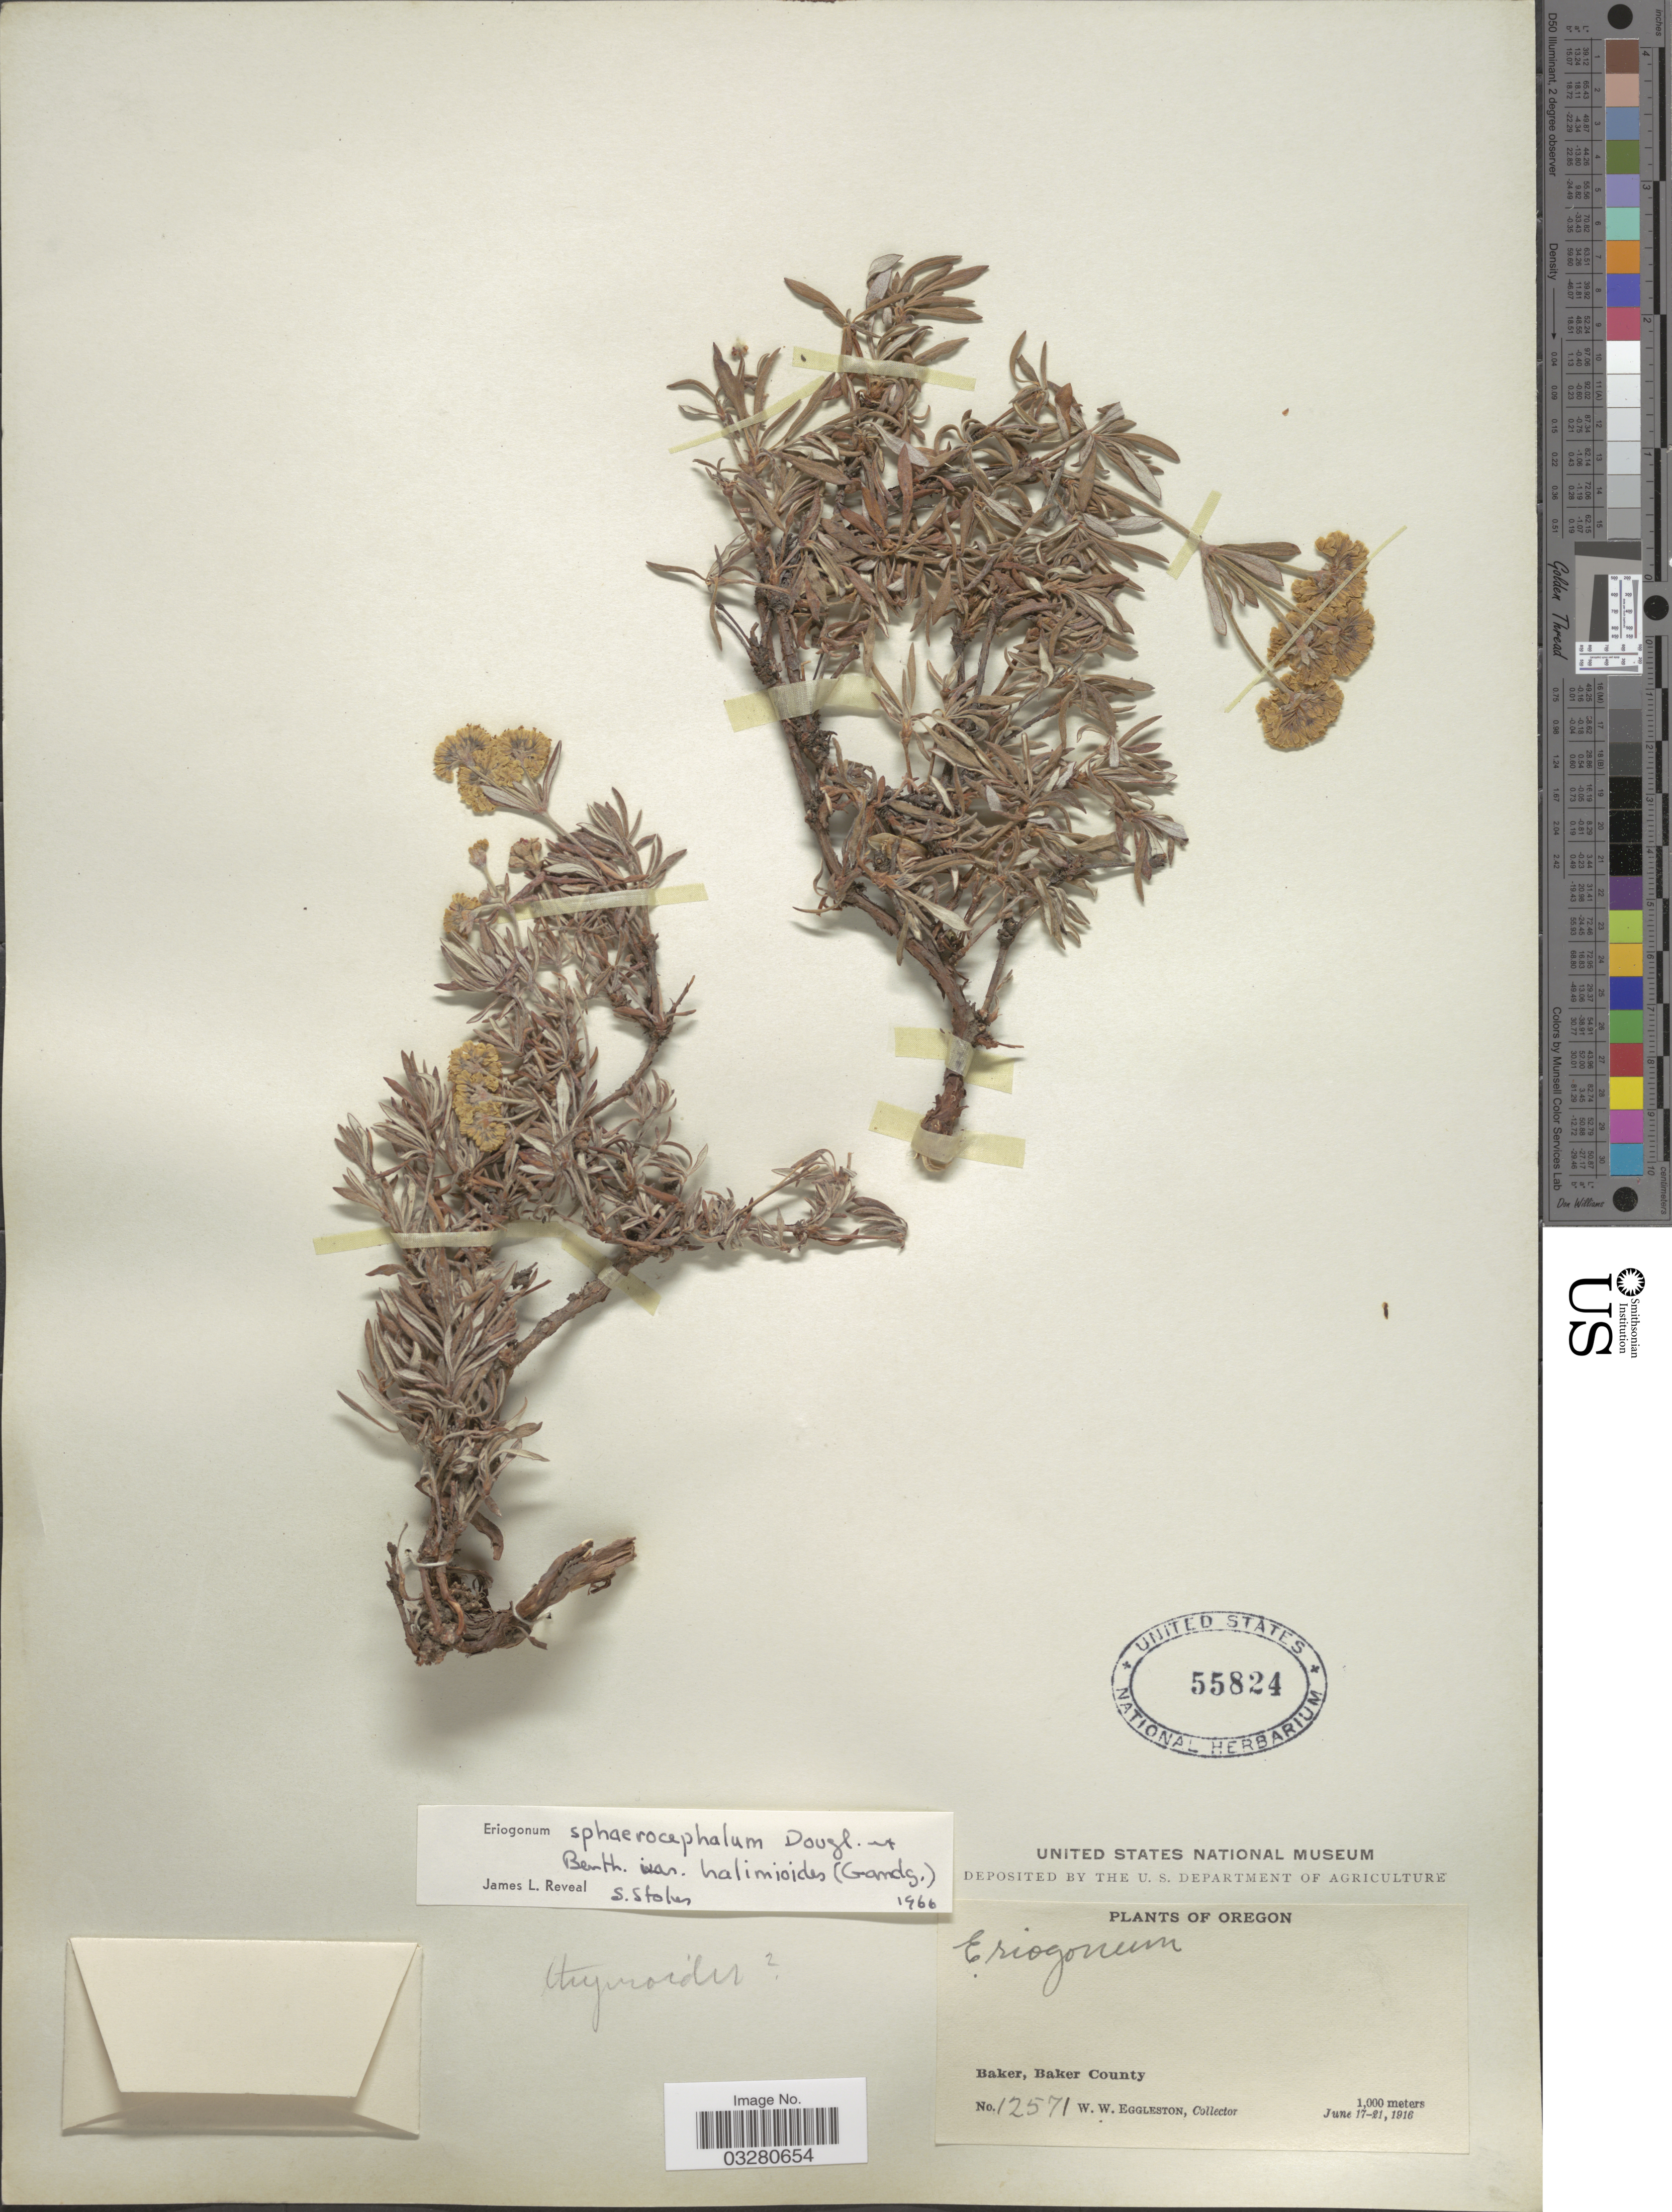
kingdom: Plantae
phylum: Tracheophyta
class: Magnoliopsida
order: Caryophyllales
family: Polygonaceae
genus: Eriogonum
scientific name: Eriogonum sphaerocephalum var. halimioides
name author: (Gand.) S. Stokes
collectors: W. W. Eggleston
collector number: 12571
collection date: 1916-06-17/1916-06-21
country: United States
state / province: Oregon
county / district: Baker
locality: Baker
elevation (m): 1000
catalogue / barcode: US 55824